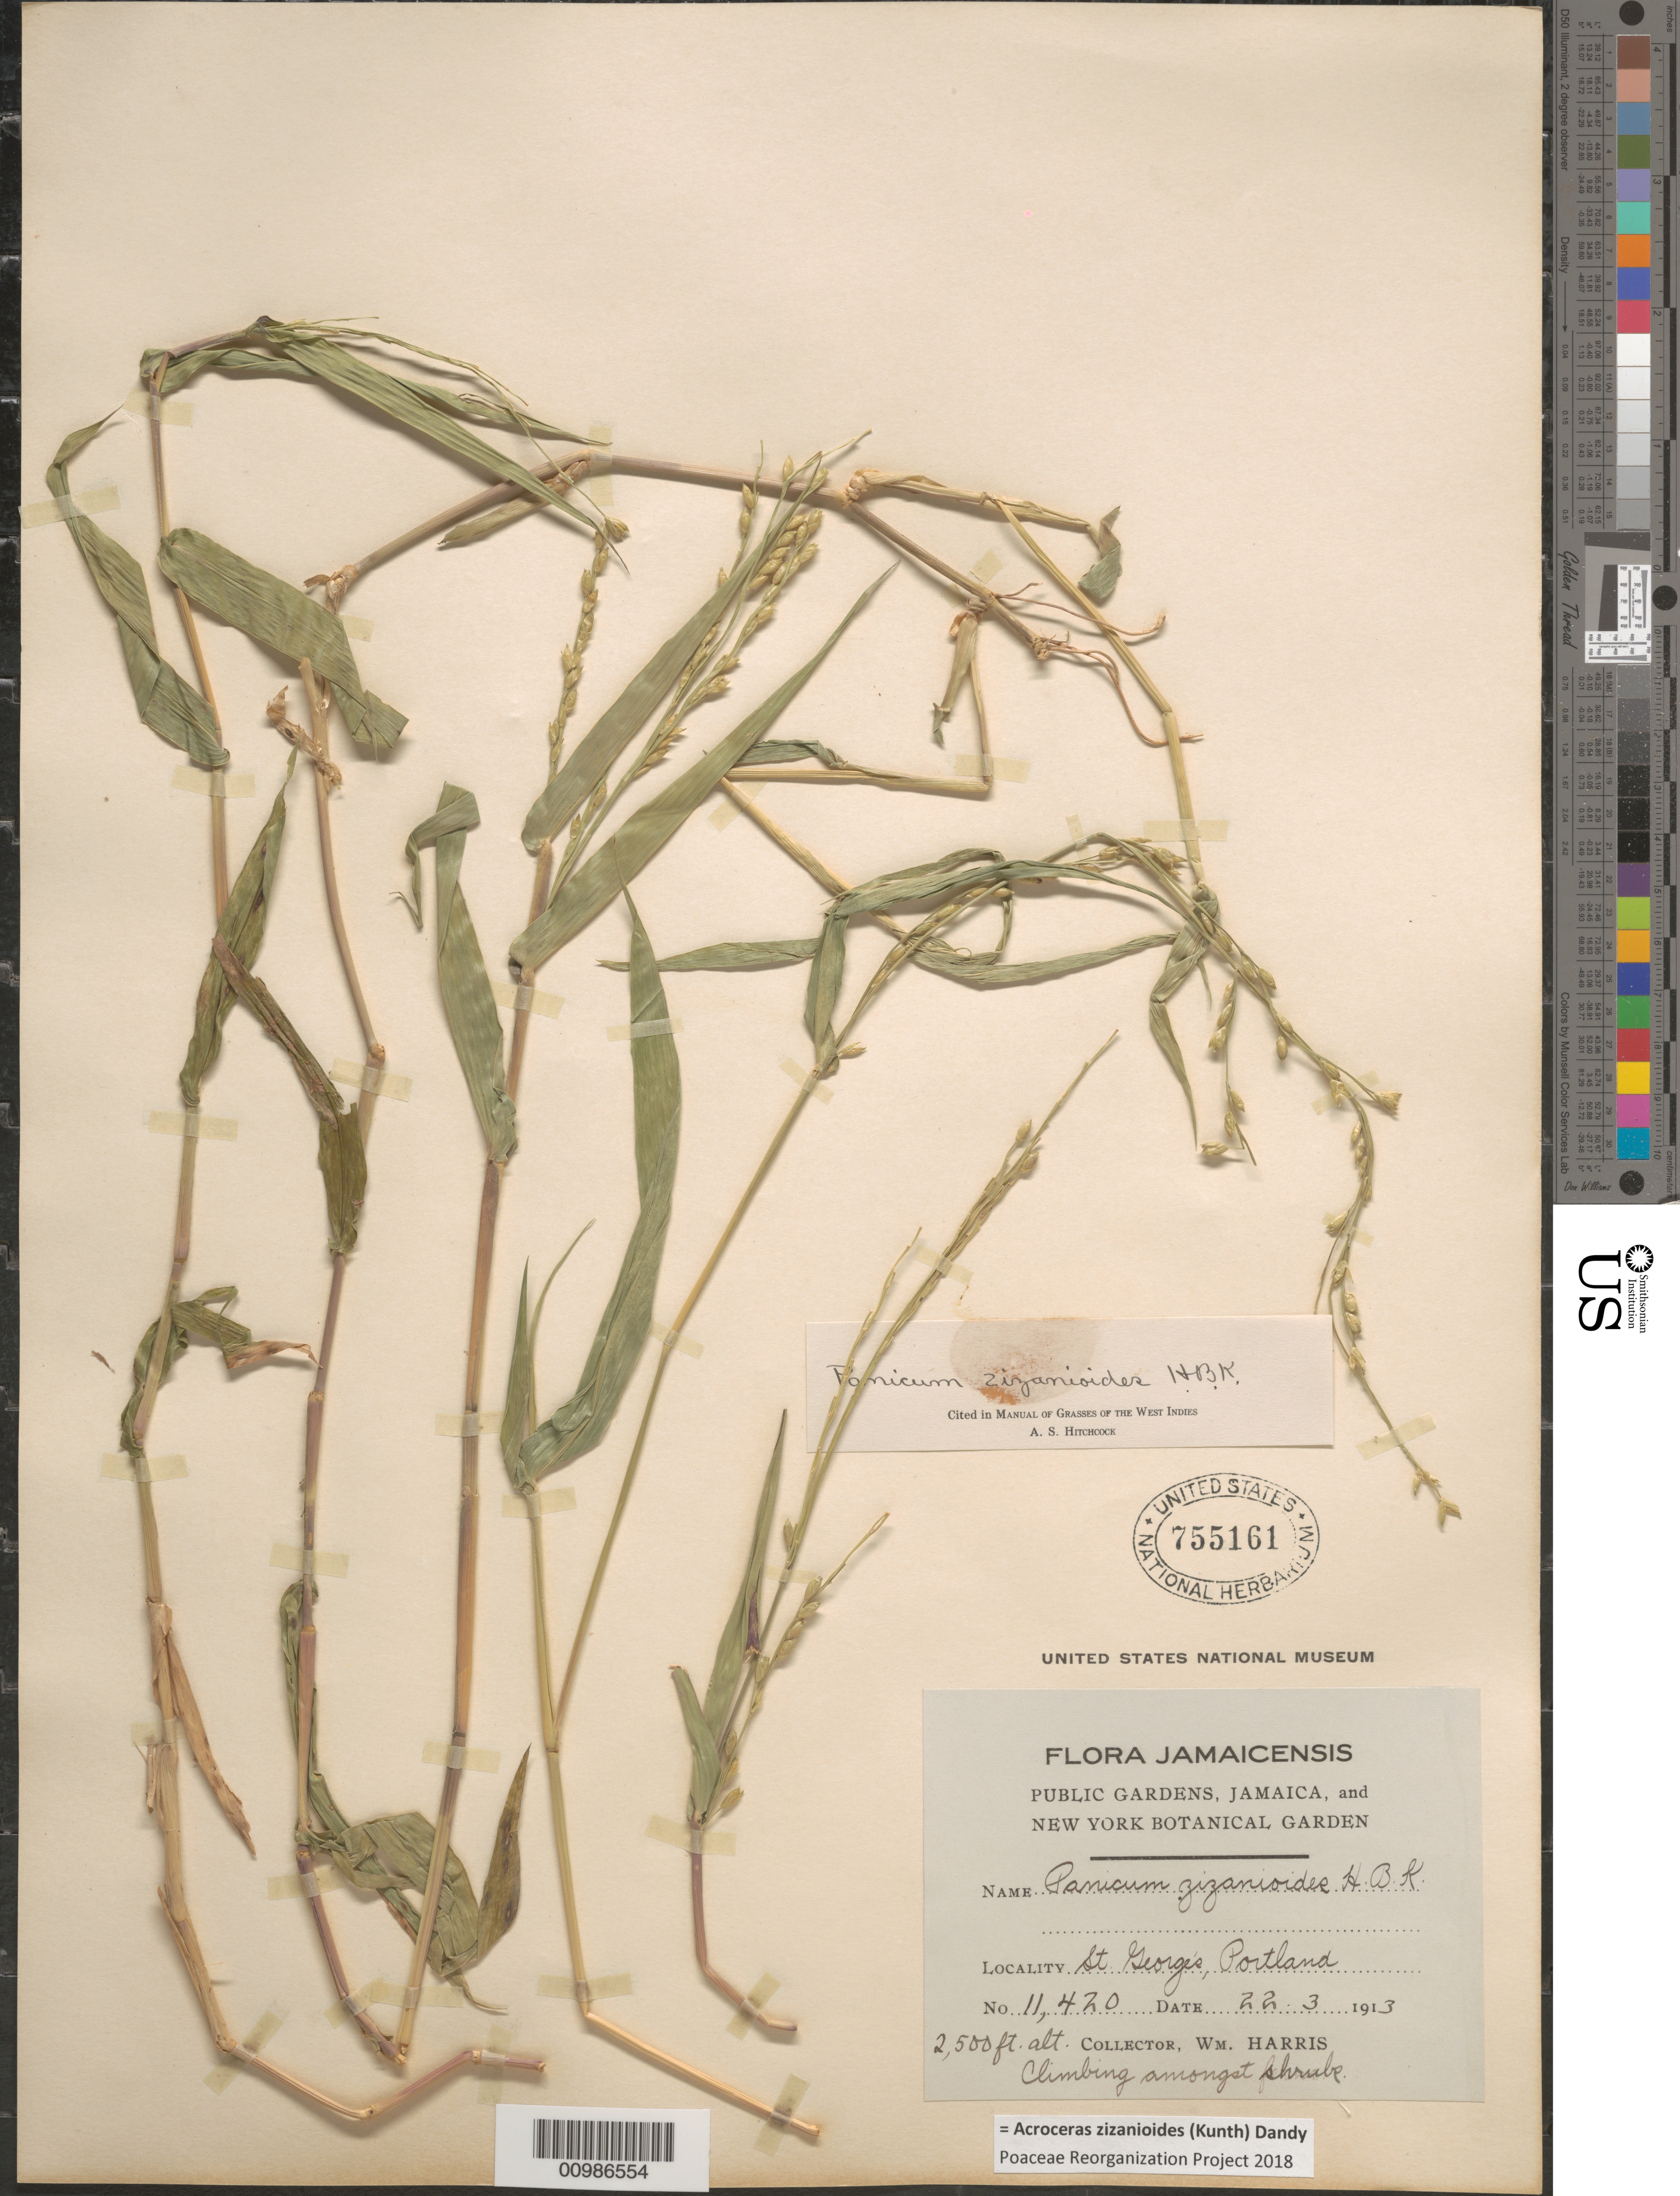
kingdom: Plantae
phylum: Tracheophyta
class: Liliopsida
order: Poales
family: Poaceae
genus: Acroceras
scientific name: Acroceras zizanioides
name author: (Kunth) Dandy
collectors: W. H. Harris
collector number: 11420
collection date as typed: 22 Mar 1913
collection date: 1913-03-22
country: Jamaica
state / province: St. George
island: Jamaica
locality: City: Portland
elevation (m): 762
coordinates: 0 N, 0 E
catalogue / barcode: US 755161